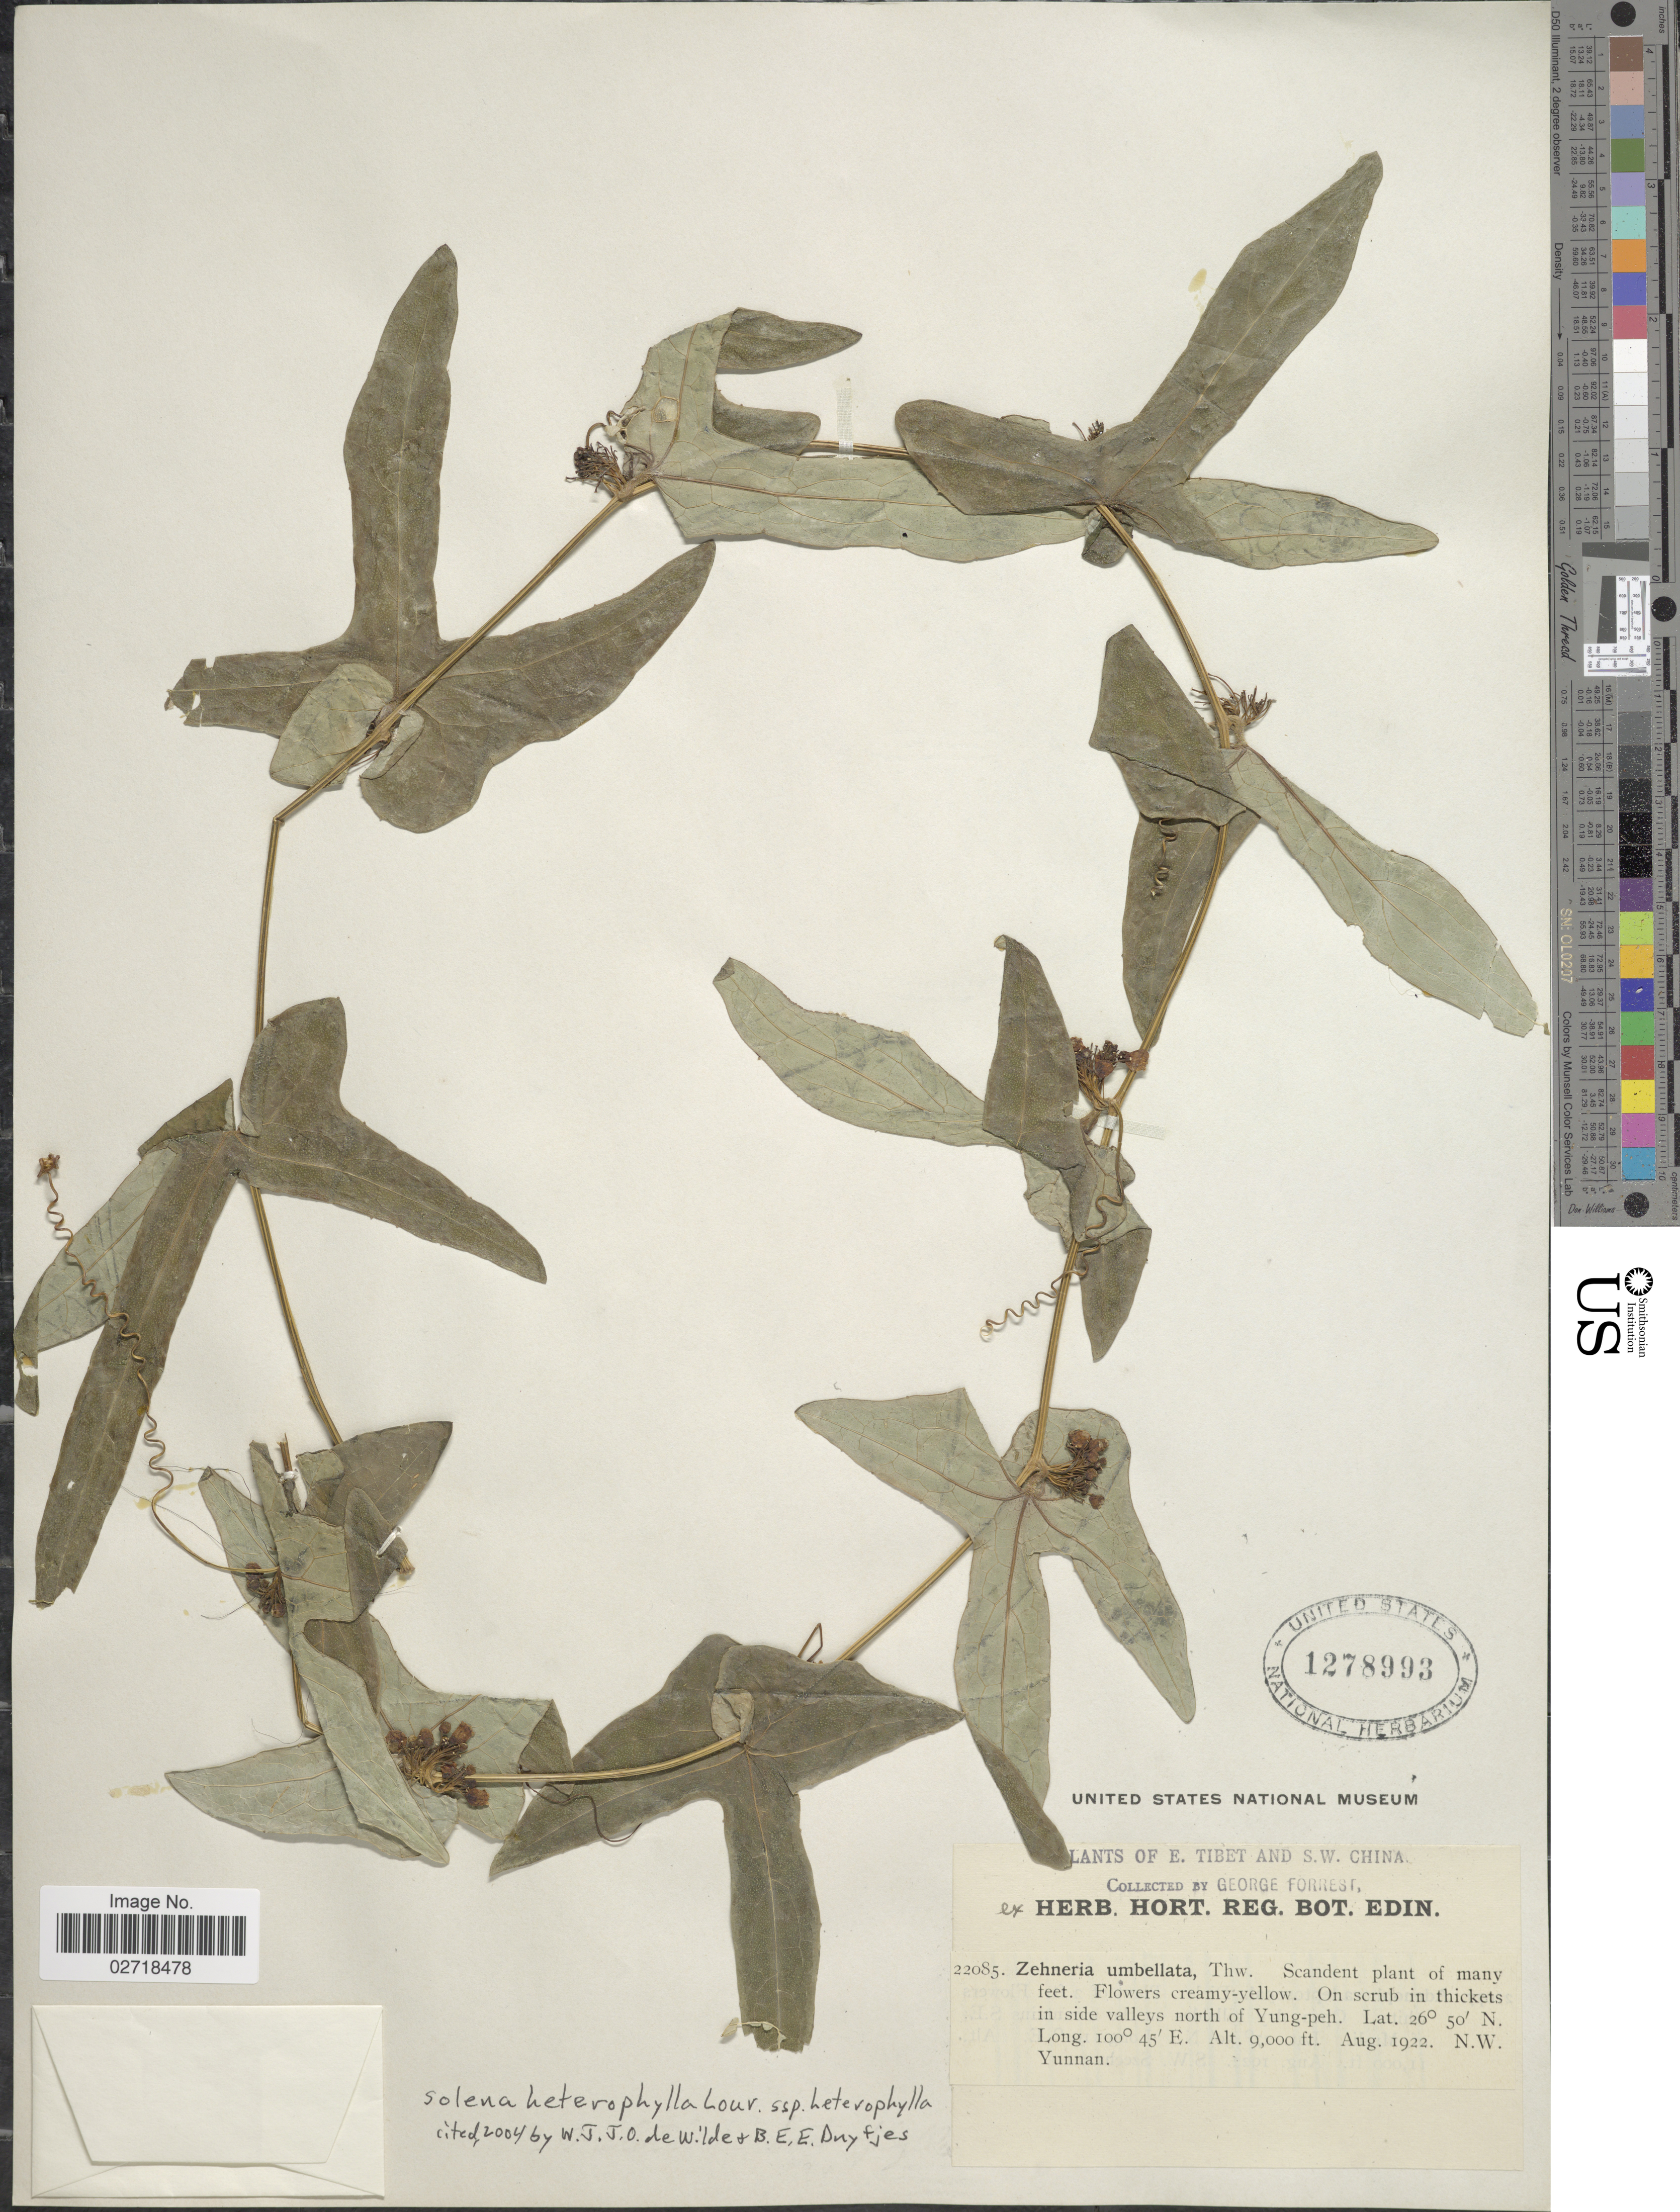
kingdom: Plantae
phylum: Tracheophyta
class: Magnoliopsida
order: Cucurbitales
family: Cucurbitaceae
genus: Solena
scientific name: Solena heterophylla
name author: Lour.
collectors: G. Forrest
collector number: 22085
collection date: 1922-08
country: China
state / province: Yunnan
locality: E. Tibet and S.W. China. In side valleys north of Yung-peh. N.W. Yunnan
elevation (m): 2743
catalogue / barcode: US 1278993